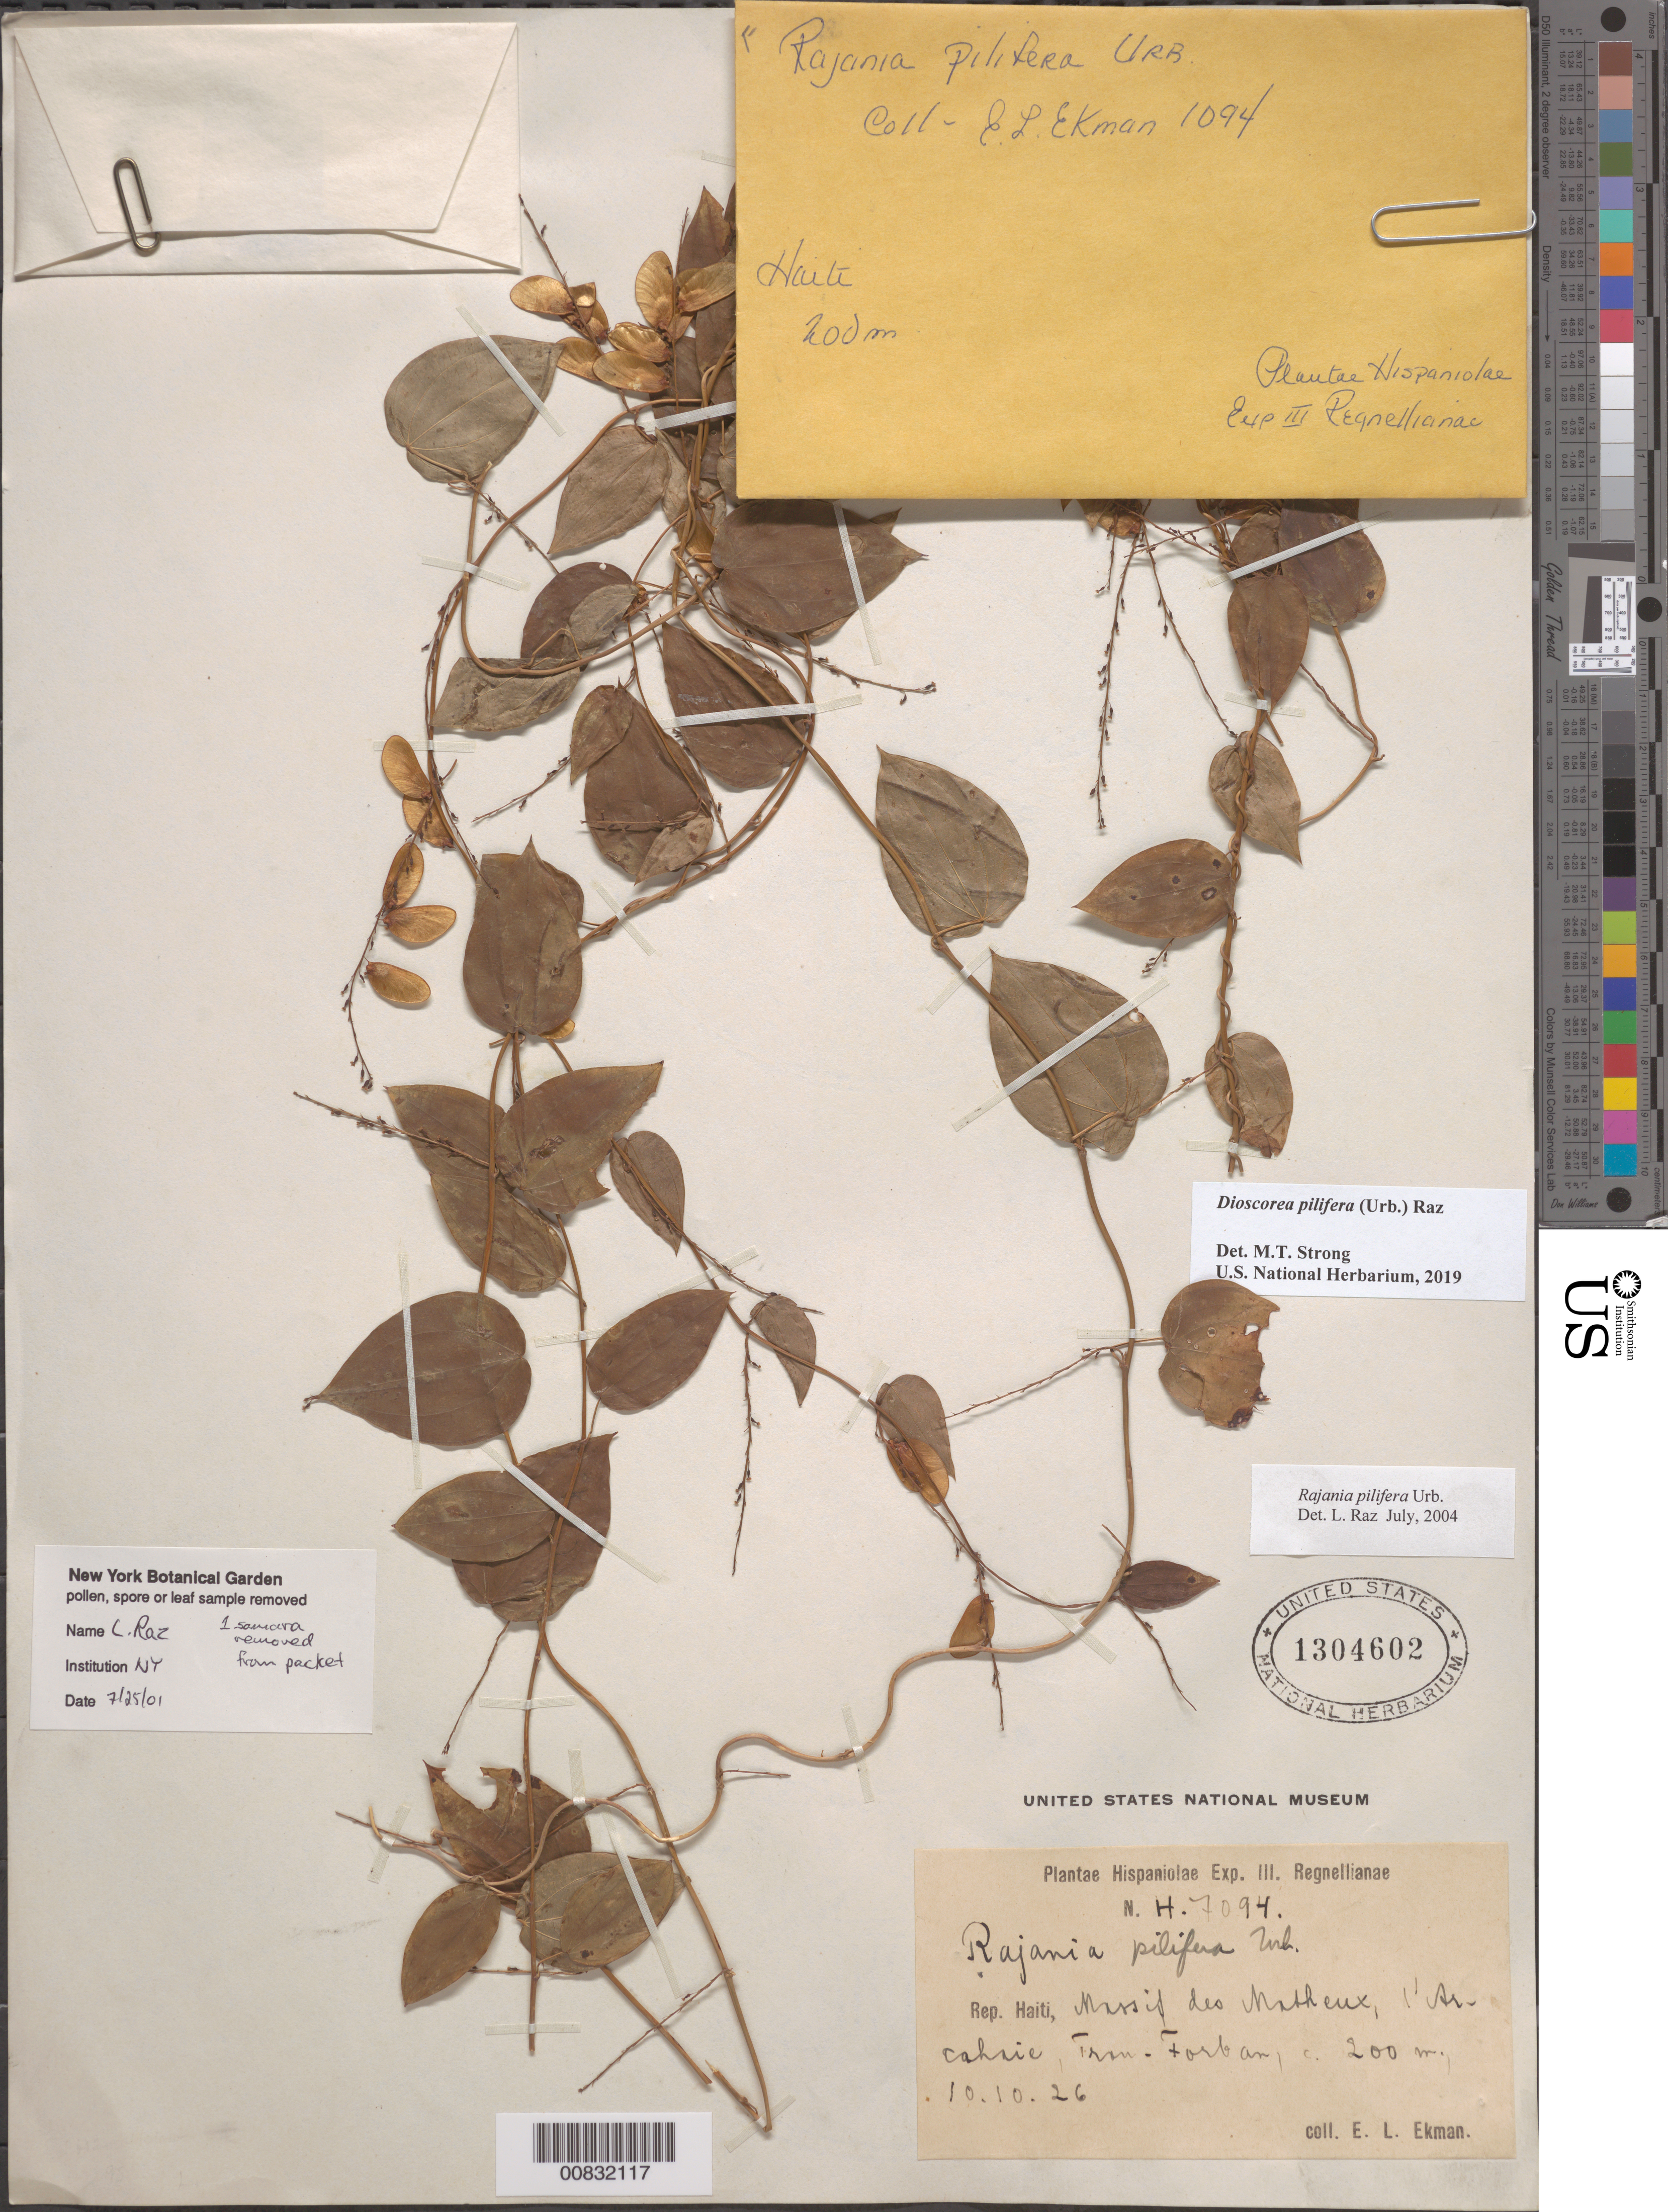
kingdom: Plantae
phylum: Tracheophyta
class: Liliopsida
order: Dioscoreales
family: Dioscoreaceae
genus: Dioscorea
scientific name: Dioscorea pilifera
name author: (Urb.) Raz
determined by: Strong, M. T., (US), Smithsonian Institution - National Museum of Natural History (UNITED STATES)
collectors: E. L. Ekman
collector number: H 7094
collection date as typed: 10 Oct 1926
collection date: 1926-10-10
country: Haiti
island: Hispaniola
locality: Massif des Matheux, l'Arcahaie, Trou Forban.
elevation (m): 200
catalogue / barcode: US 1304602